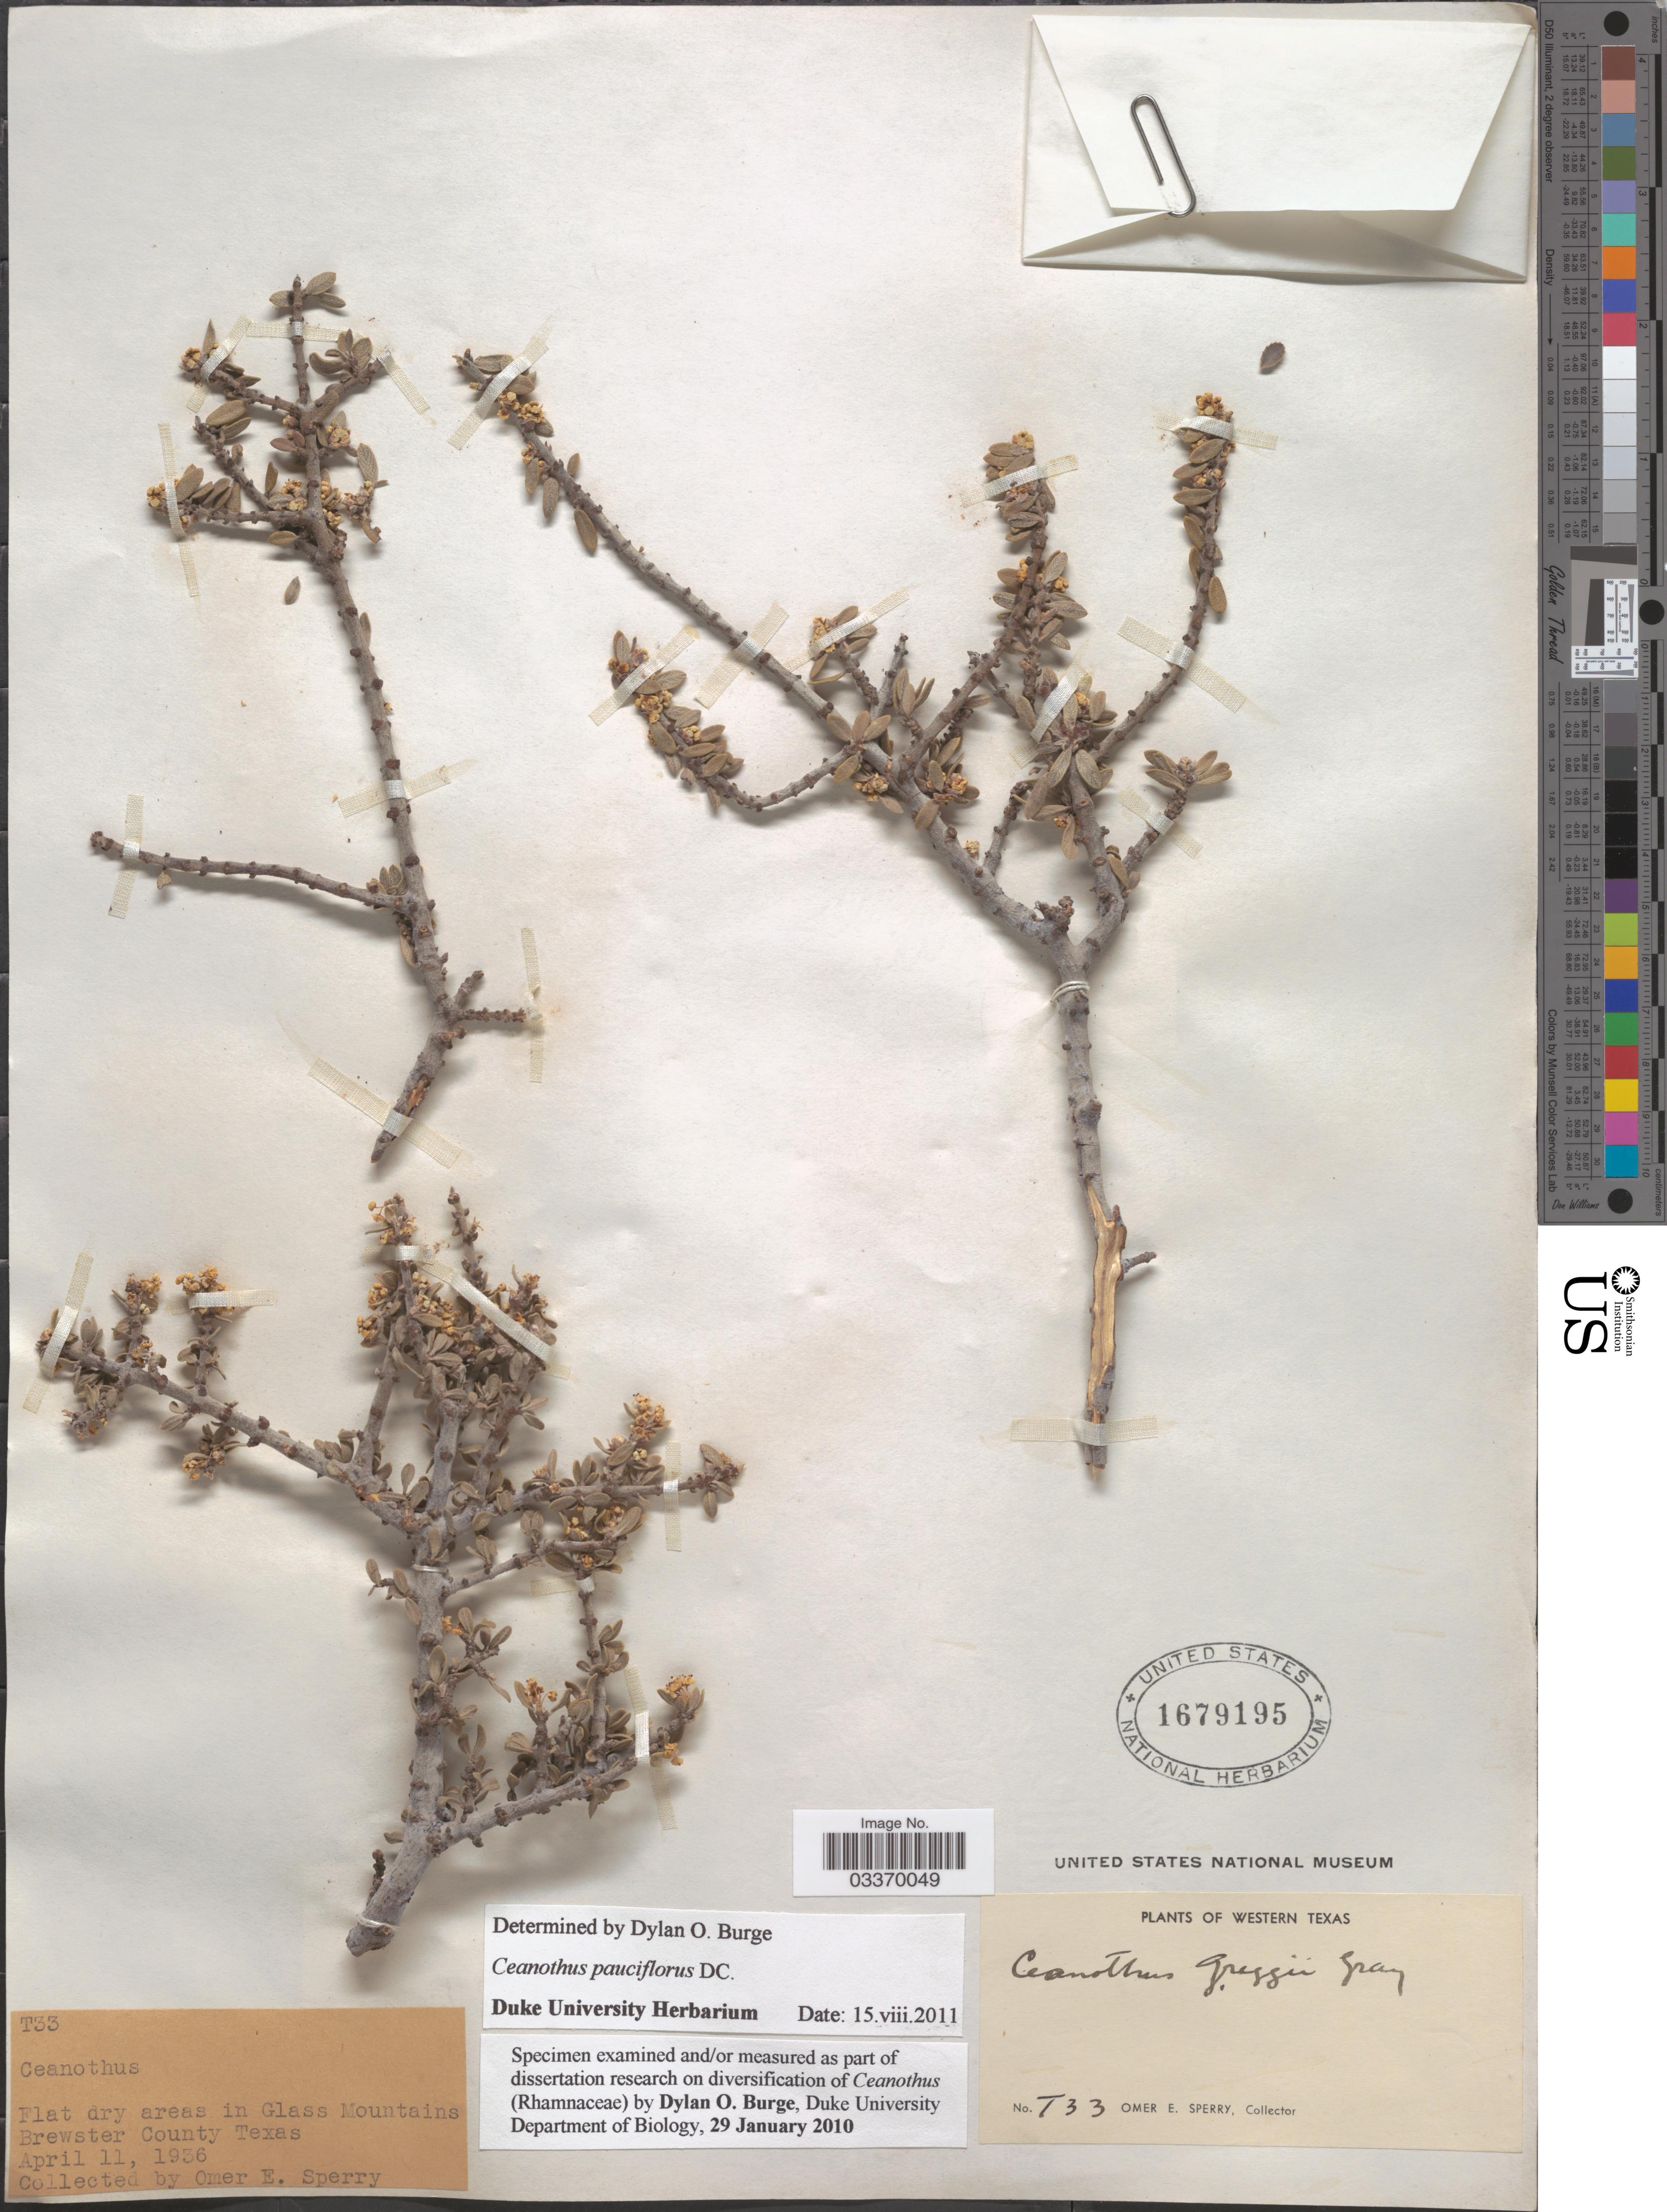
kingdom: Plantae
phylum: Tracheophyta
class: Magnoliopsida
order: Rosales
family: Rhamnaceae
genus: Ceanothus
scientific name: Ceanothus pauciflorus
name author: DC.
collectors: O. E. Sperry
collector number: T33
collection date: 1936-04-11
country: United States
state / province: Texas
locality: Western Texas. Flat dry areas in Glass Mountains. Brewster County.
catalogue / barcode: US 1679195